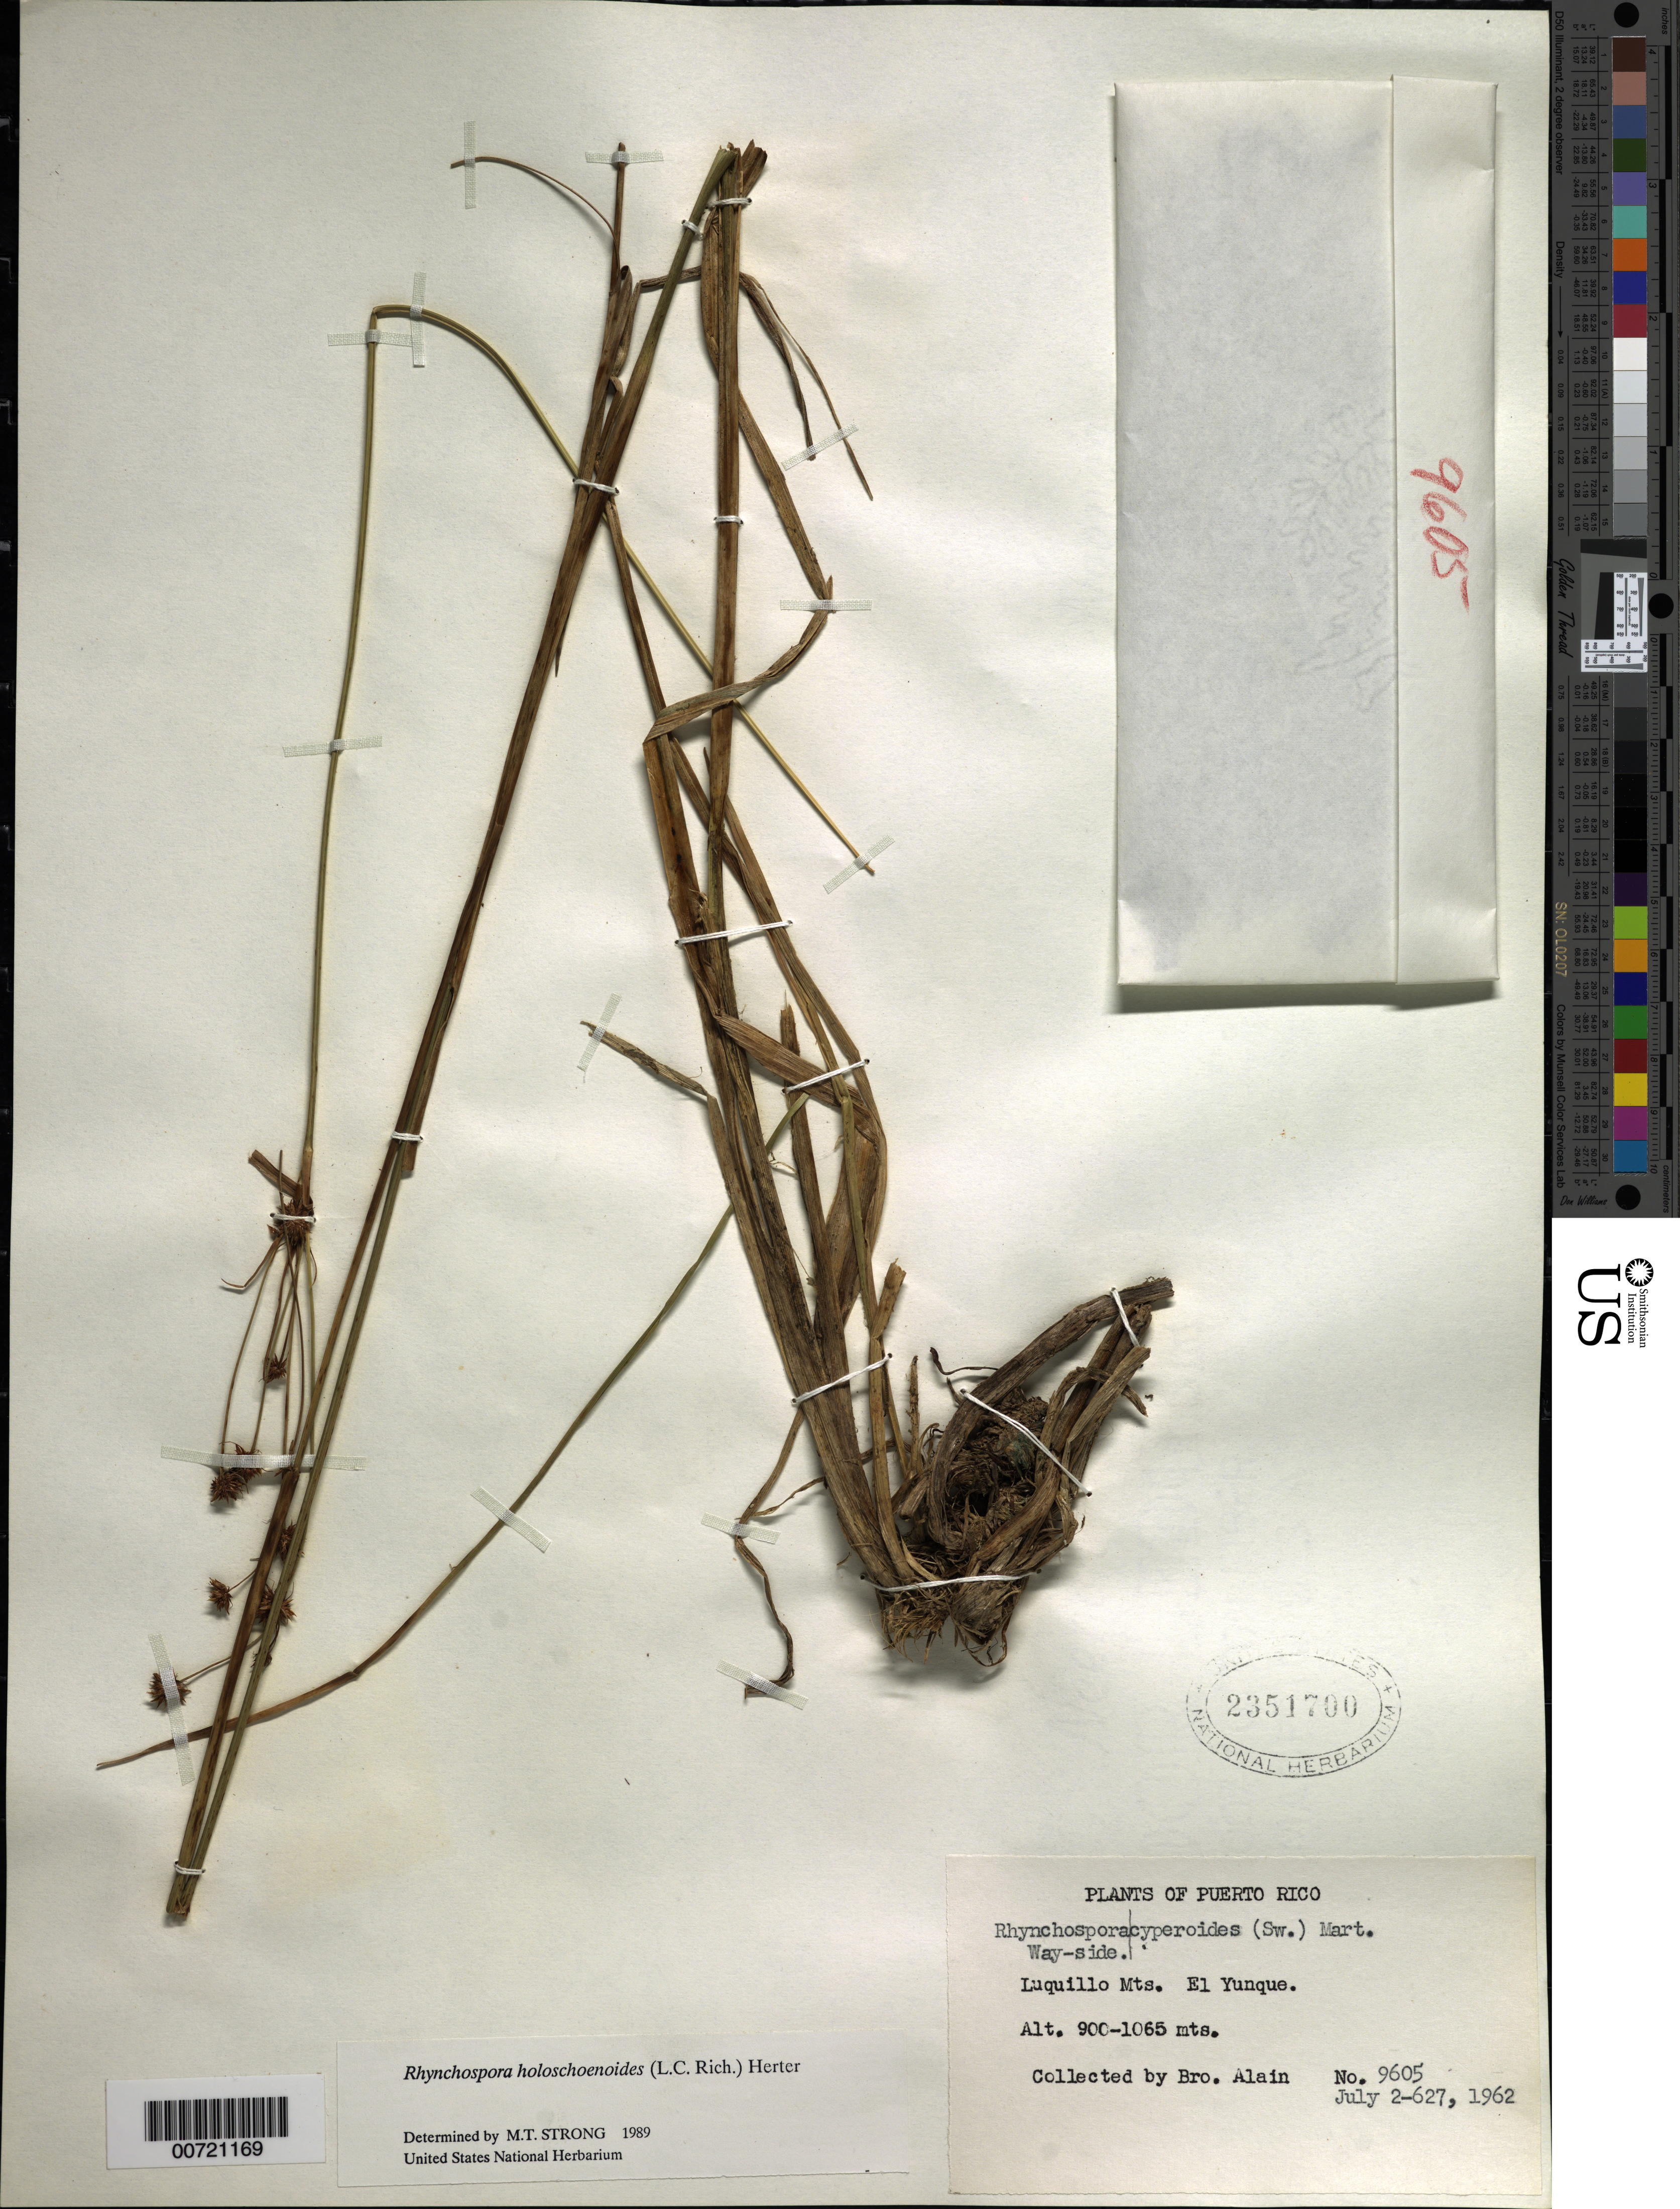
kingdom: Plantae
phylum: Tracheophyta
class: Liliopsida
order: Poales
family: Cyperaceae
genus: Rhynchospora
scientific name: Rhynchospora holoschoenoides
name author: (Rich.) Herter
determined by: Strong, M. T., (US), Smithsonian Institution - National Museum of Natural History (UNITED STATES)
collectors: A. H. Liogier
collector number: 9605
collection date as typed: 26 Jul 1962 to 27 Jul 1962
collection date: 1962-07-26/1962-07-27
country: Puerto Rico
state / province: Luquillo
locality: El Yunque, Luquillo Mts.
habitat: Woods.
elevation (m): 900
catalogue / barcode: US 2351700